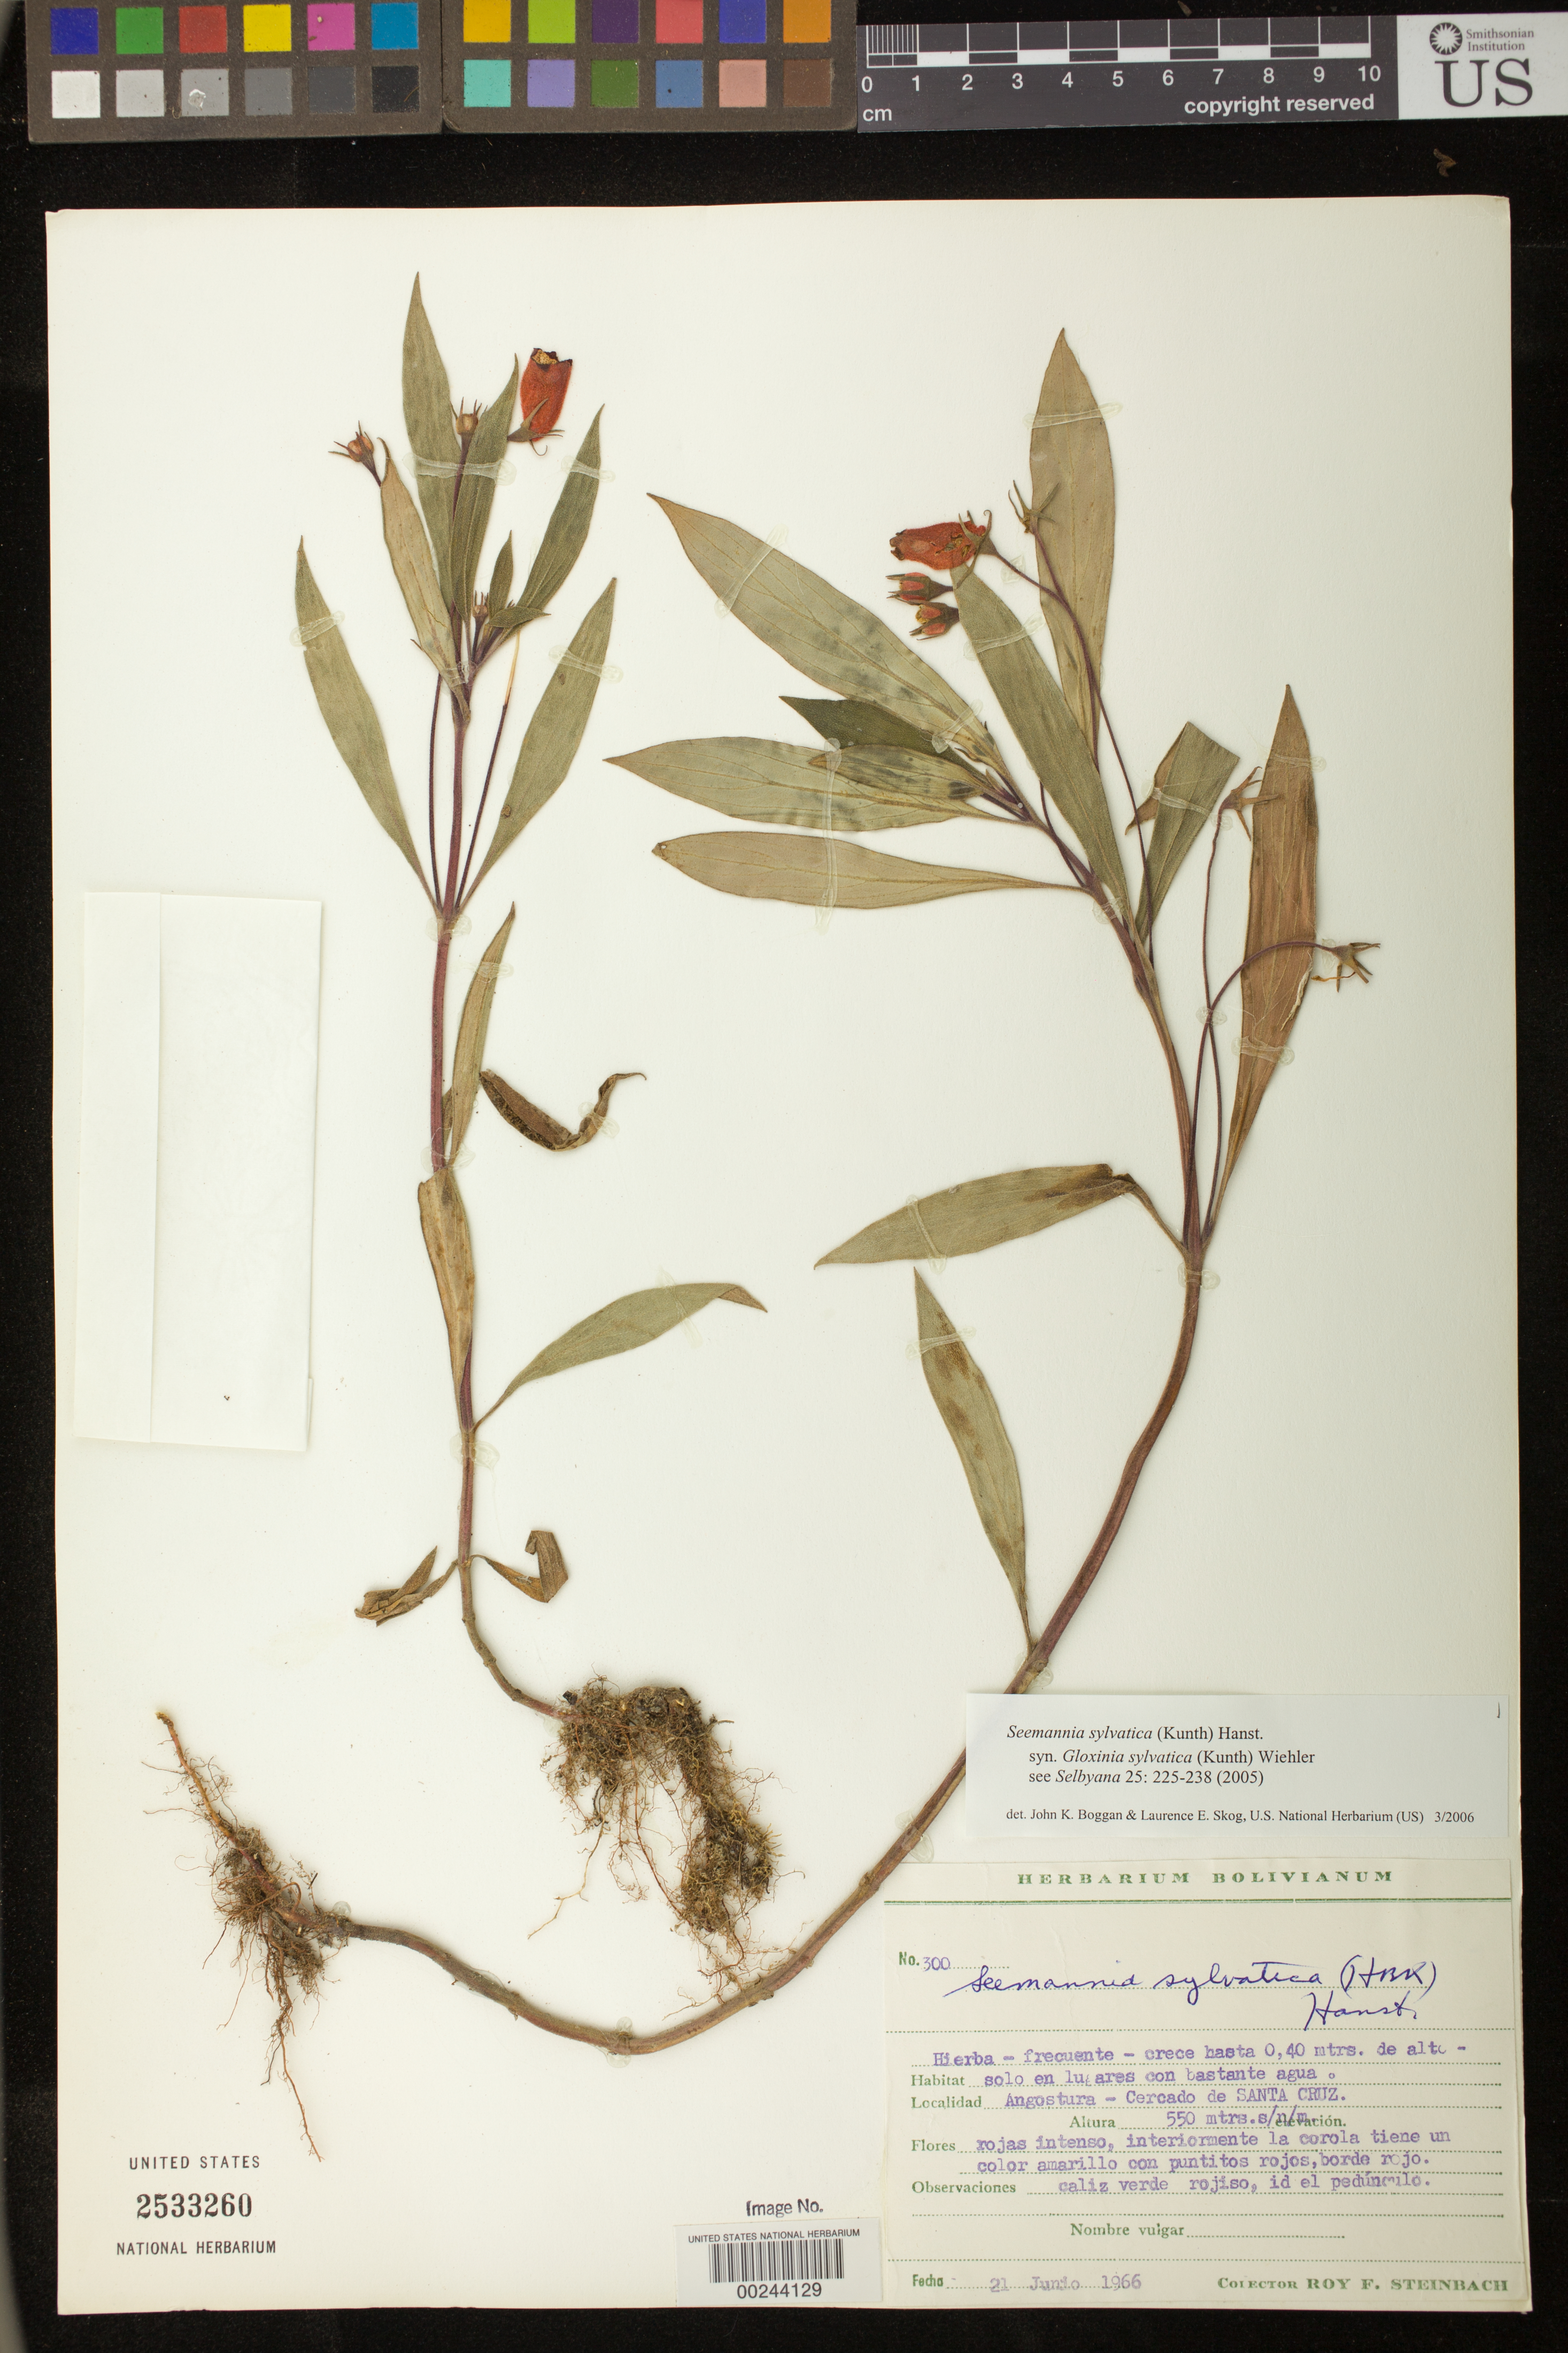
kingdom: Plantae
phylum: Tracheophyta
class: Magnoliopsida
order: Lamiales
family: Gesneriaceae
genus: Seemannia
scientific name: Seemannia sylvatica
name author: (Kunth) Hanst.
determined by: Boggan, J. K.; Skog, L. E.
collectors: R. F. Steinbach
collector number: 300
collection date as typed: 21 Jul 1966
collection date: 1966-07-21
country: Bolivia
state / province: Santa Cruz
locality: Angostura - Cercado Santa Cruz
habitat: Alone in places ...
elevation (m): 550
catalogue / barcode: US 2533260